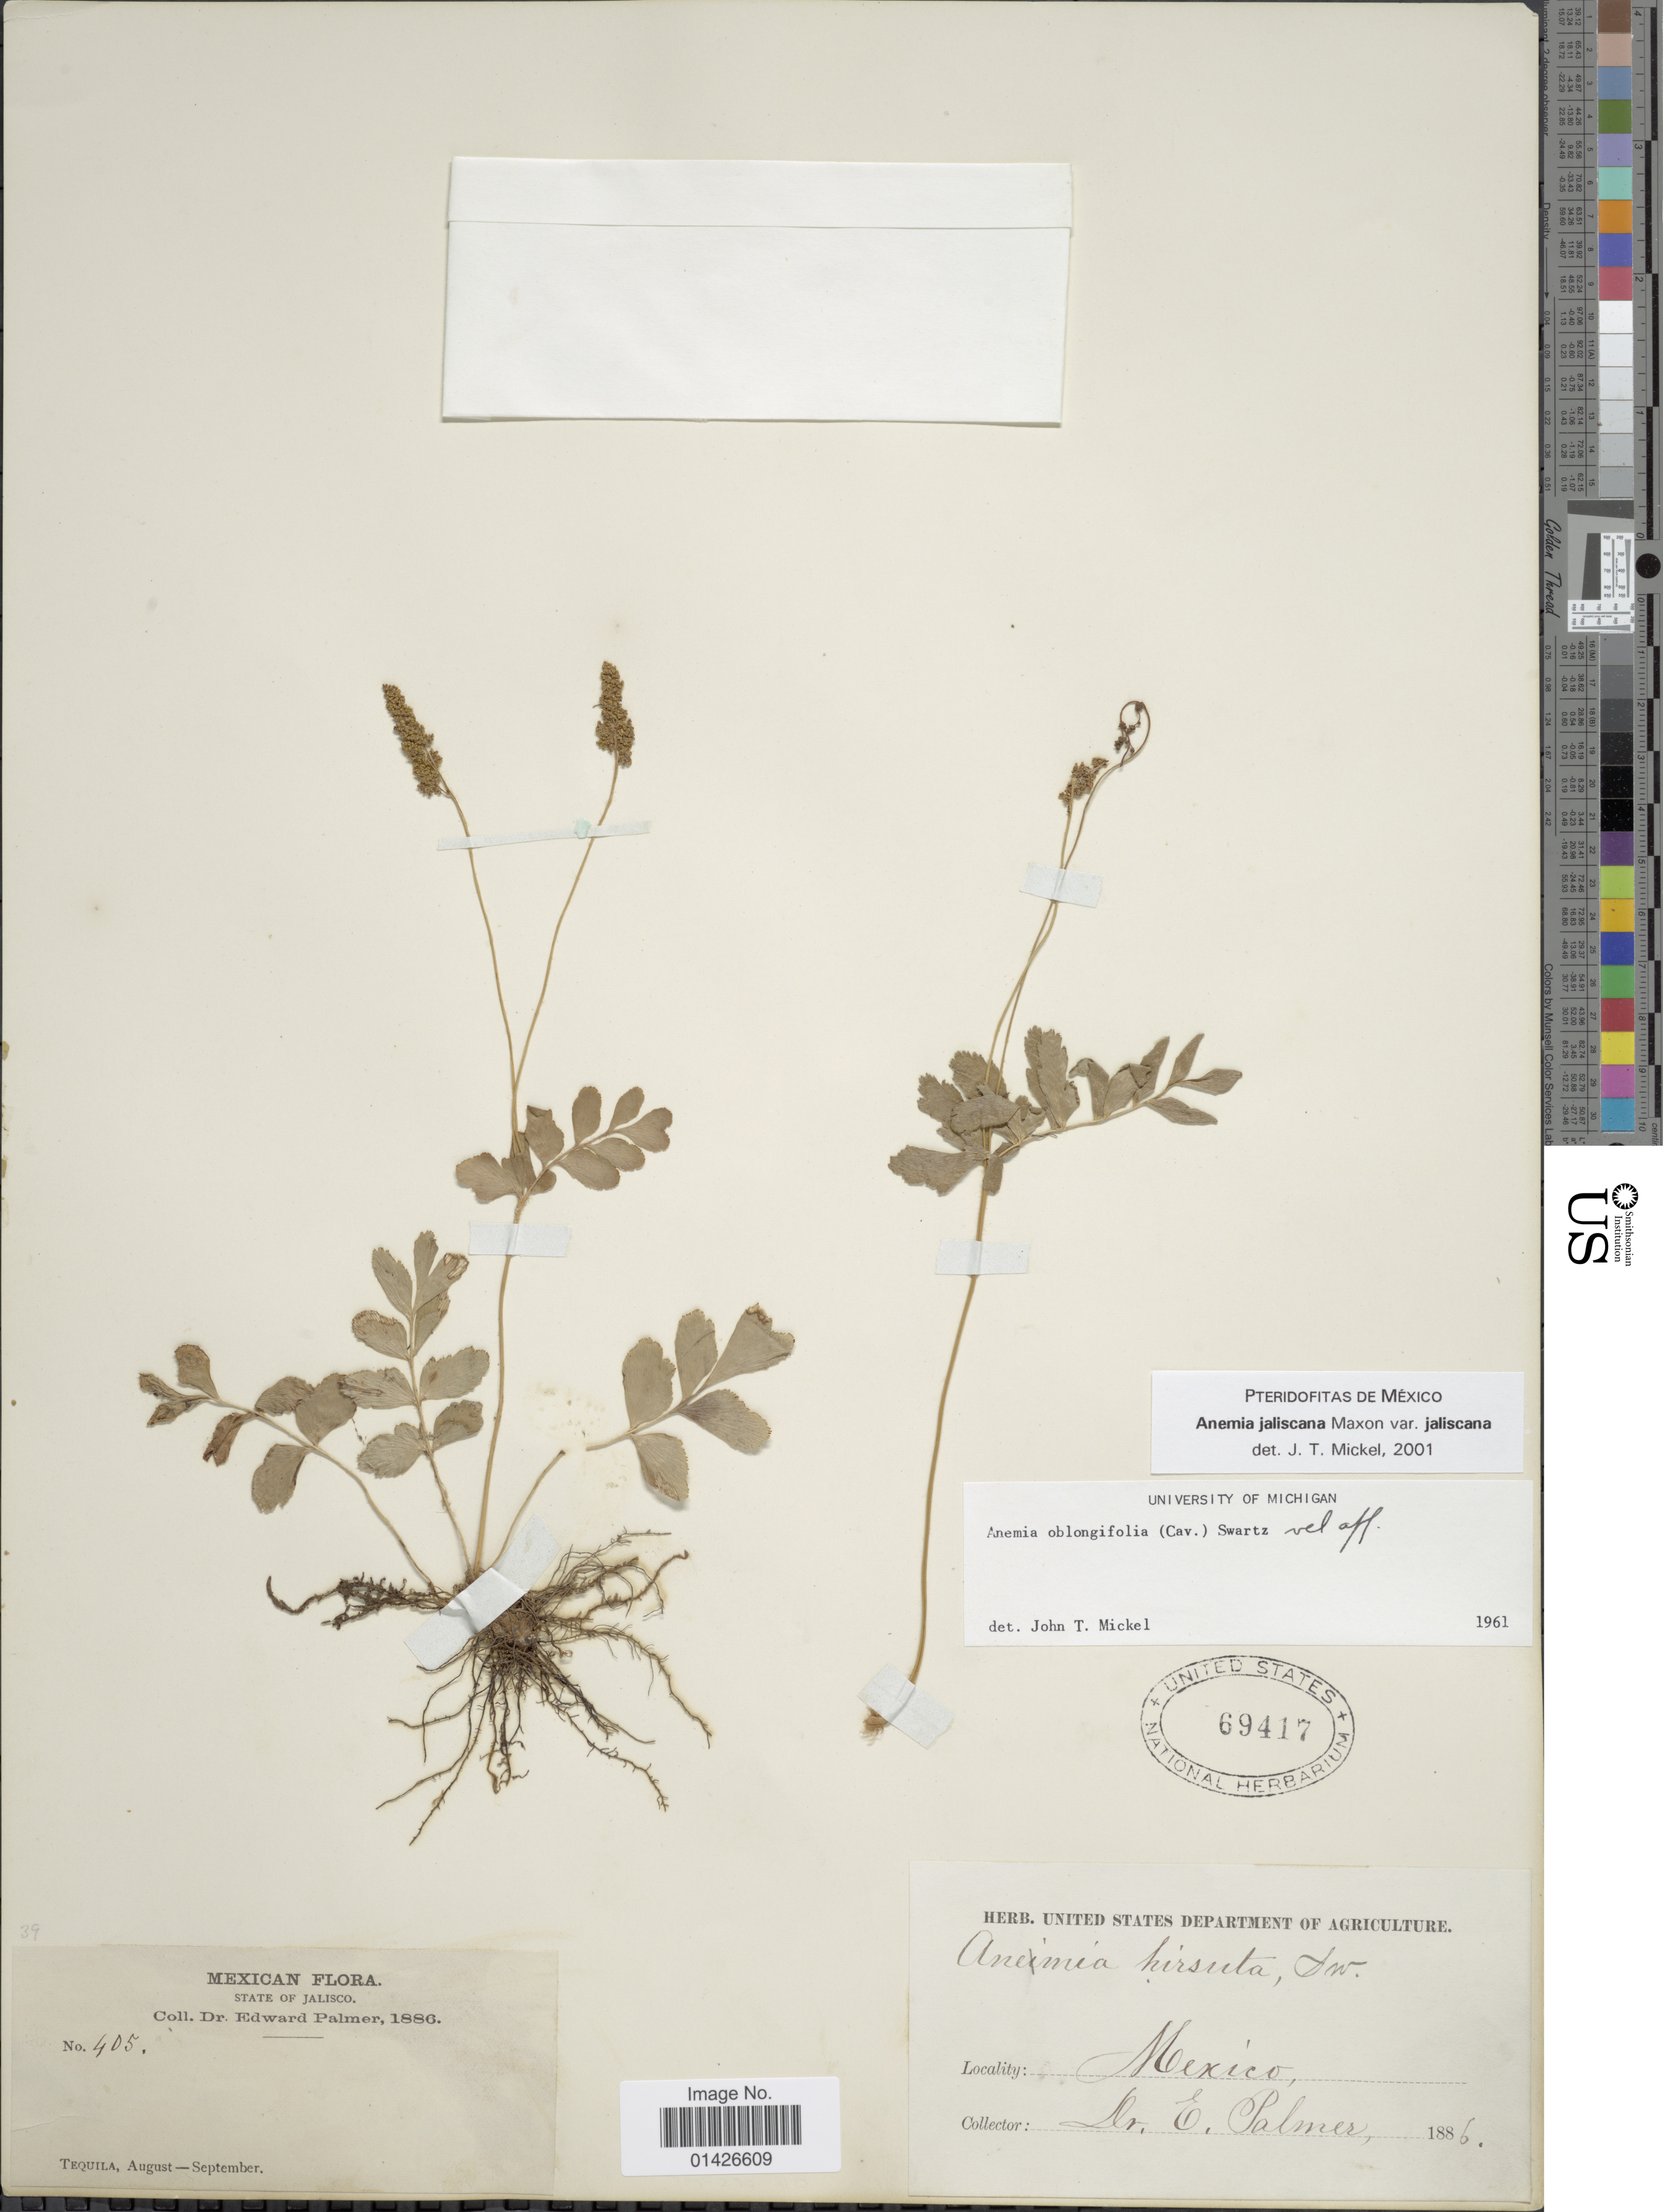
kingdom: Plantae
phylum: Tracheophyta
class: Polypodiopsida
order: Schizaeales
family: Anemiaceae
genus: Anemia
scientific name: Anemia jaliscana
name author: Maxon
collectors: E. Palmer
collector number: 405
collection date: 1886-08/1886-09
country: Mexico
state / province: Jalisco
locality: Tequila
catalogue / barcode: US 69417